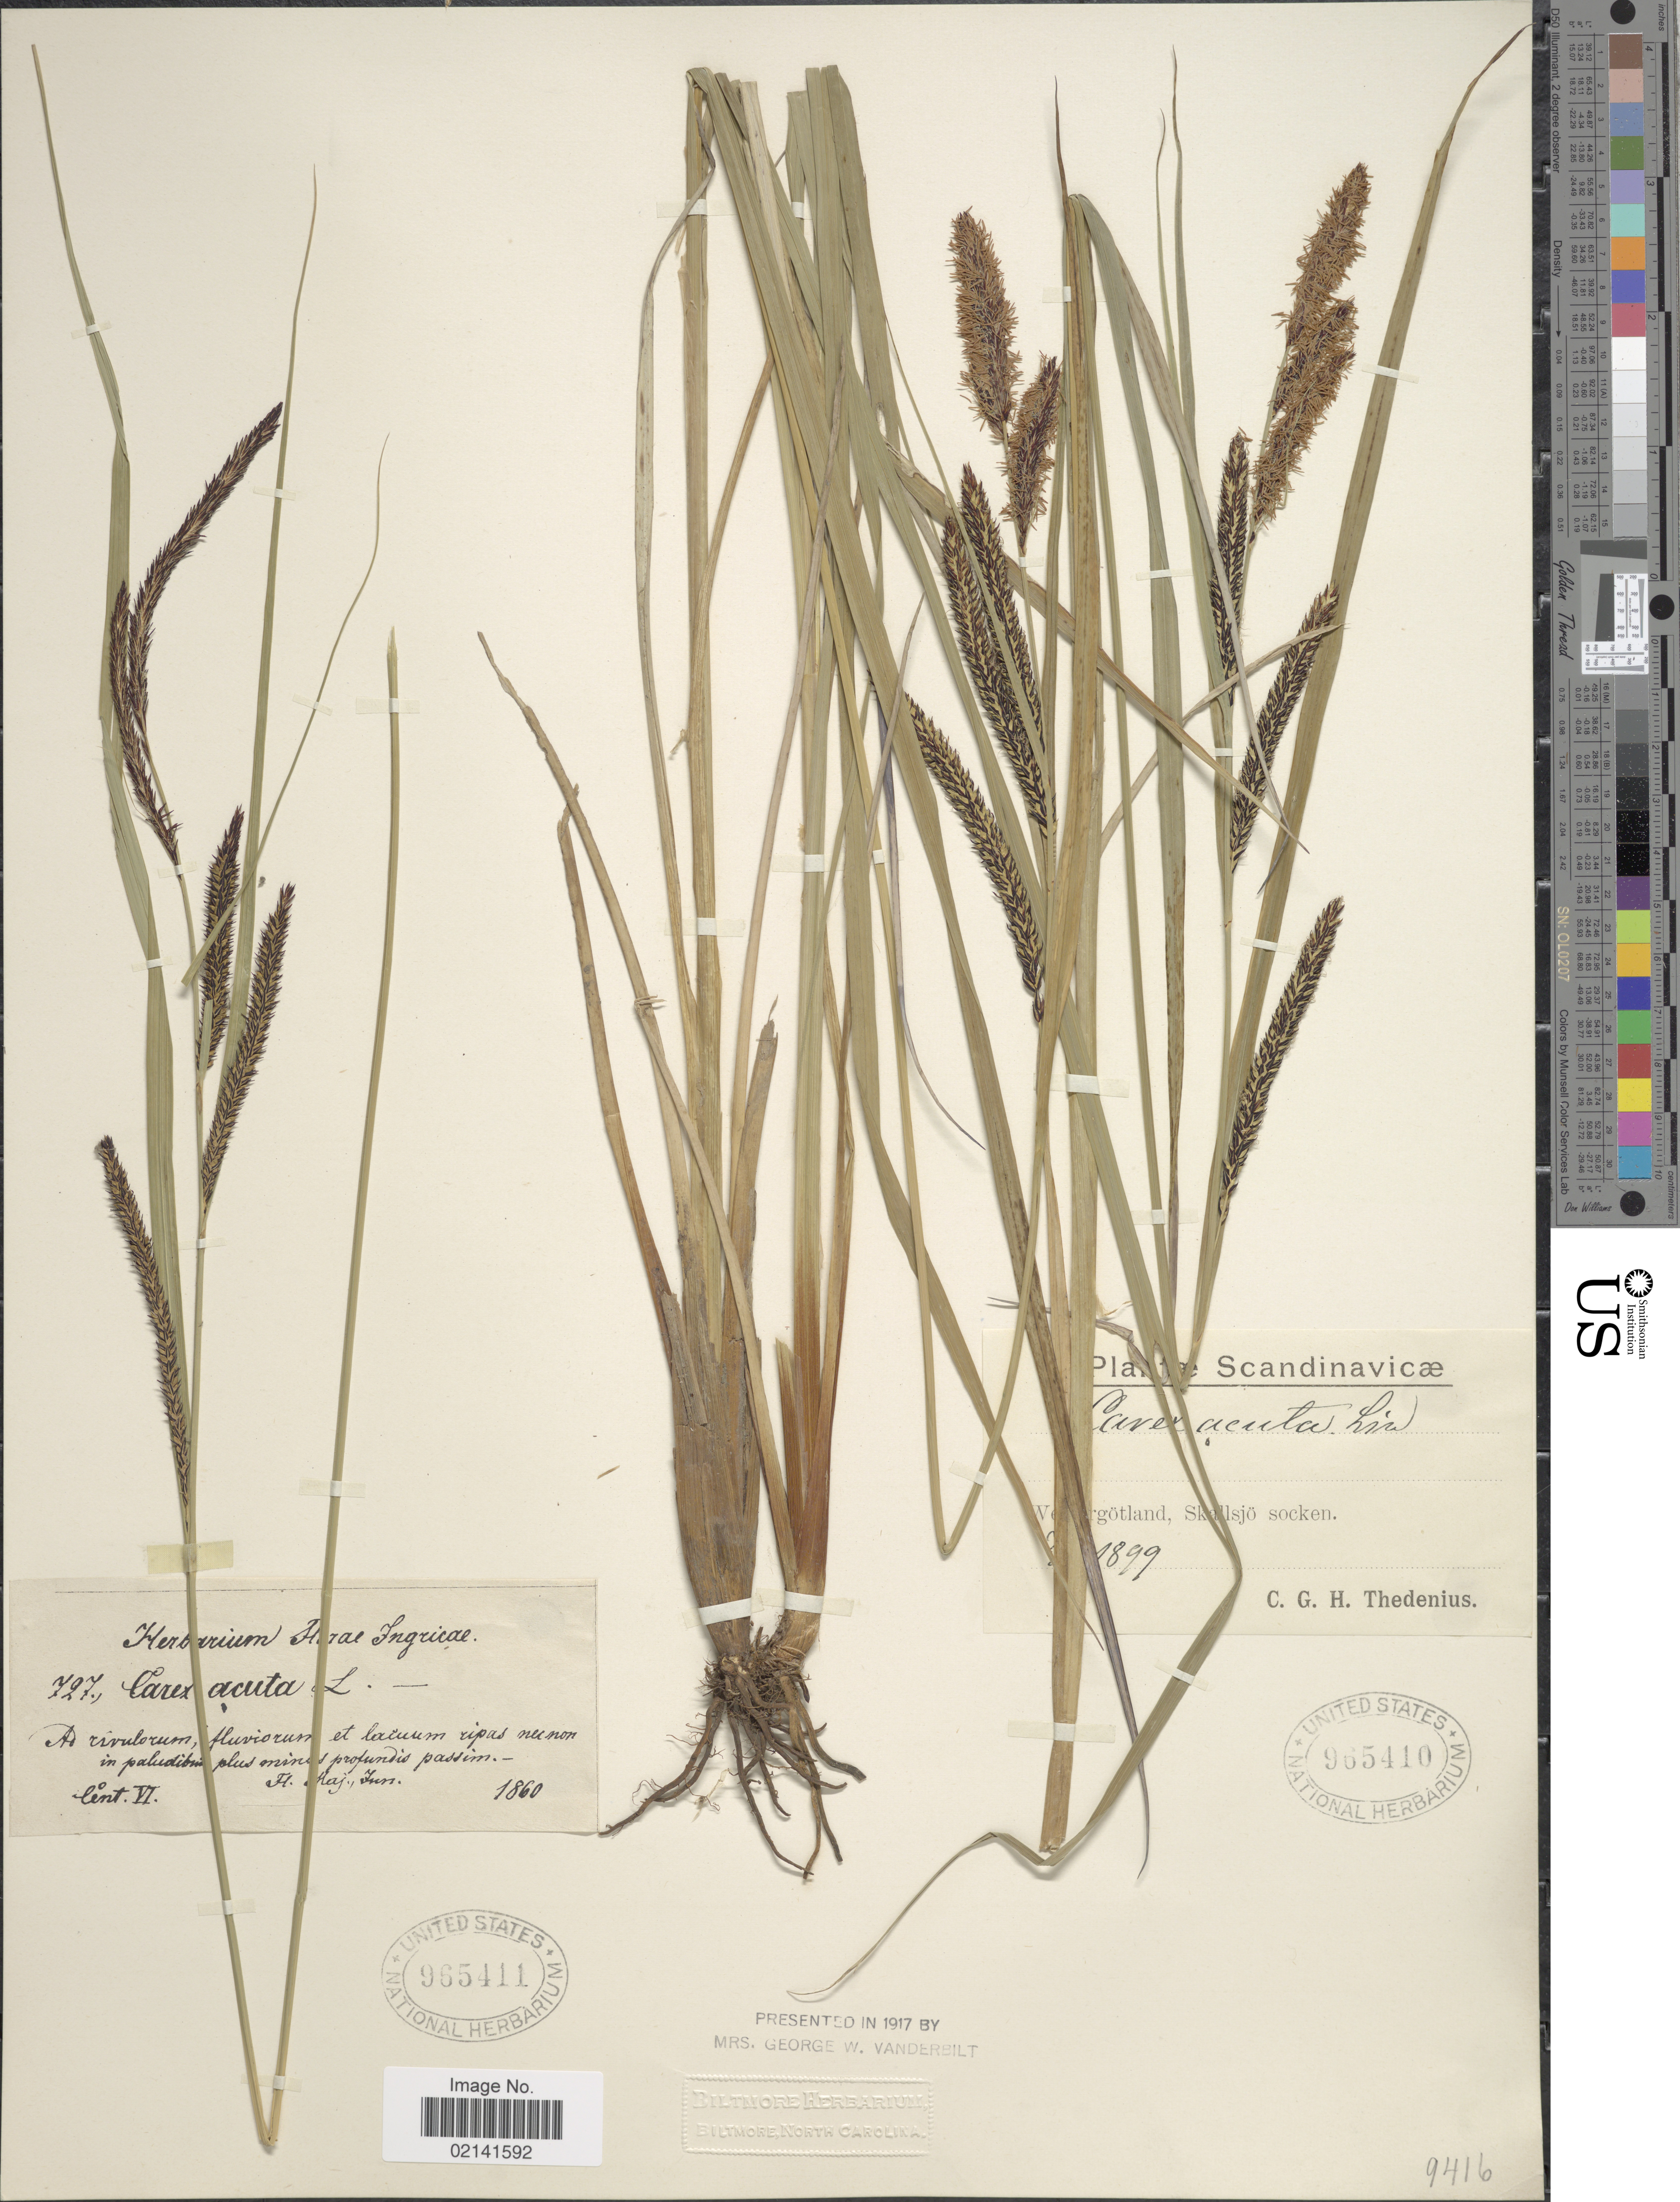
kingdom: Plantae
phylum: Tracheophyta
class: Liliopsida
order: Poales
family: Cyperaceae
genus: Carex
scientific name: Carex acuta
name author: L.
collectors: C. Thedenius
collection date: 1899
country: Sweden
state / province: Västra Götaland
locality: Scandinavicae, Westergotland, Skallsjö Socken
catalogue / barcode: US 965410-2